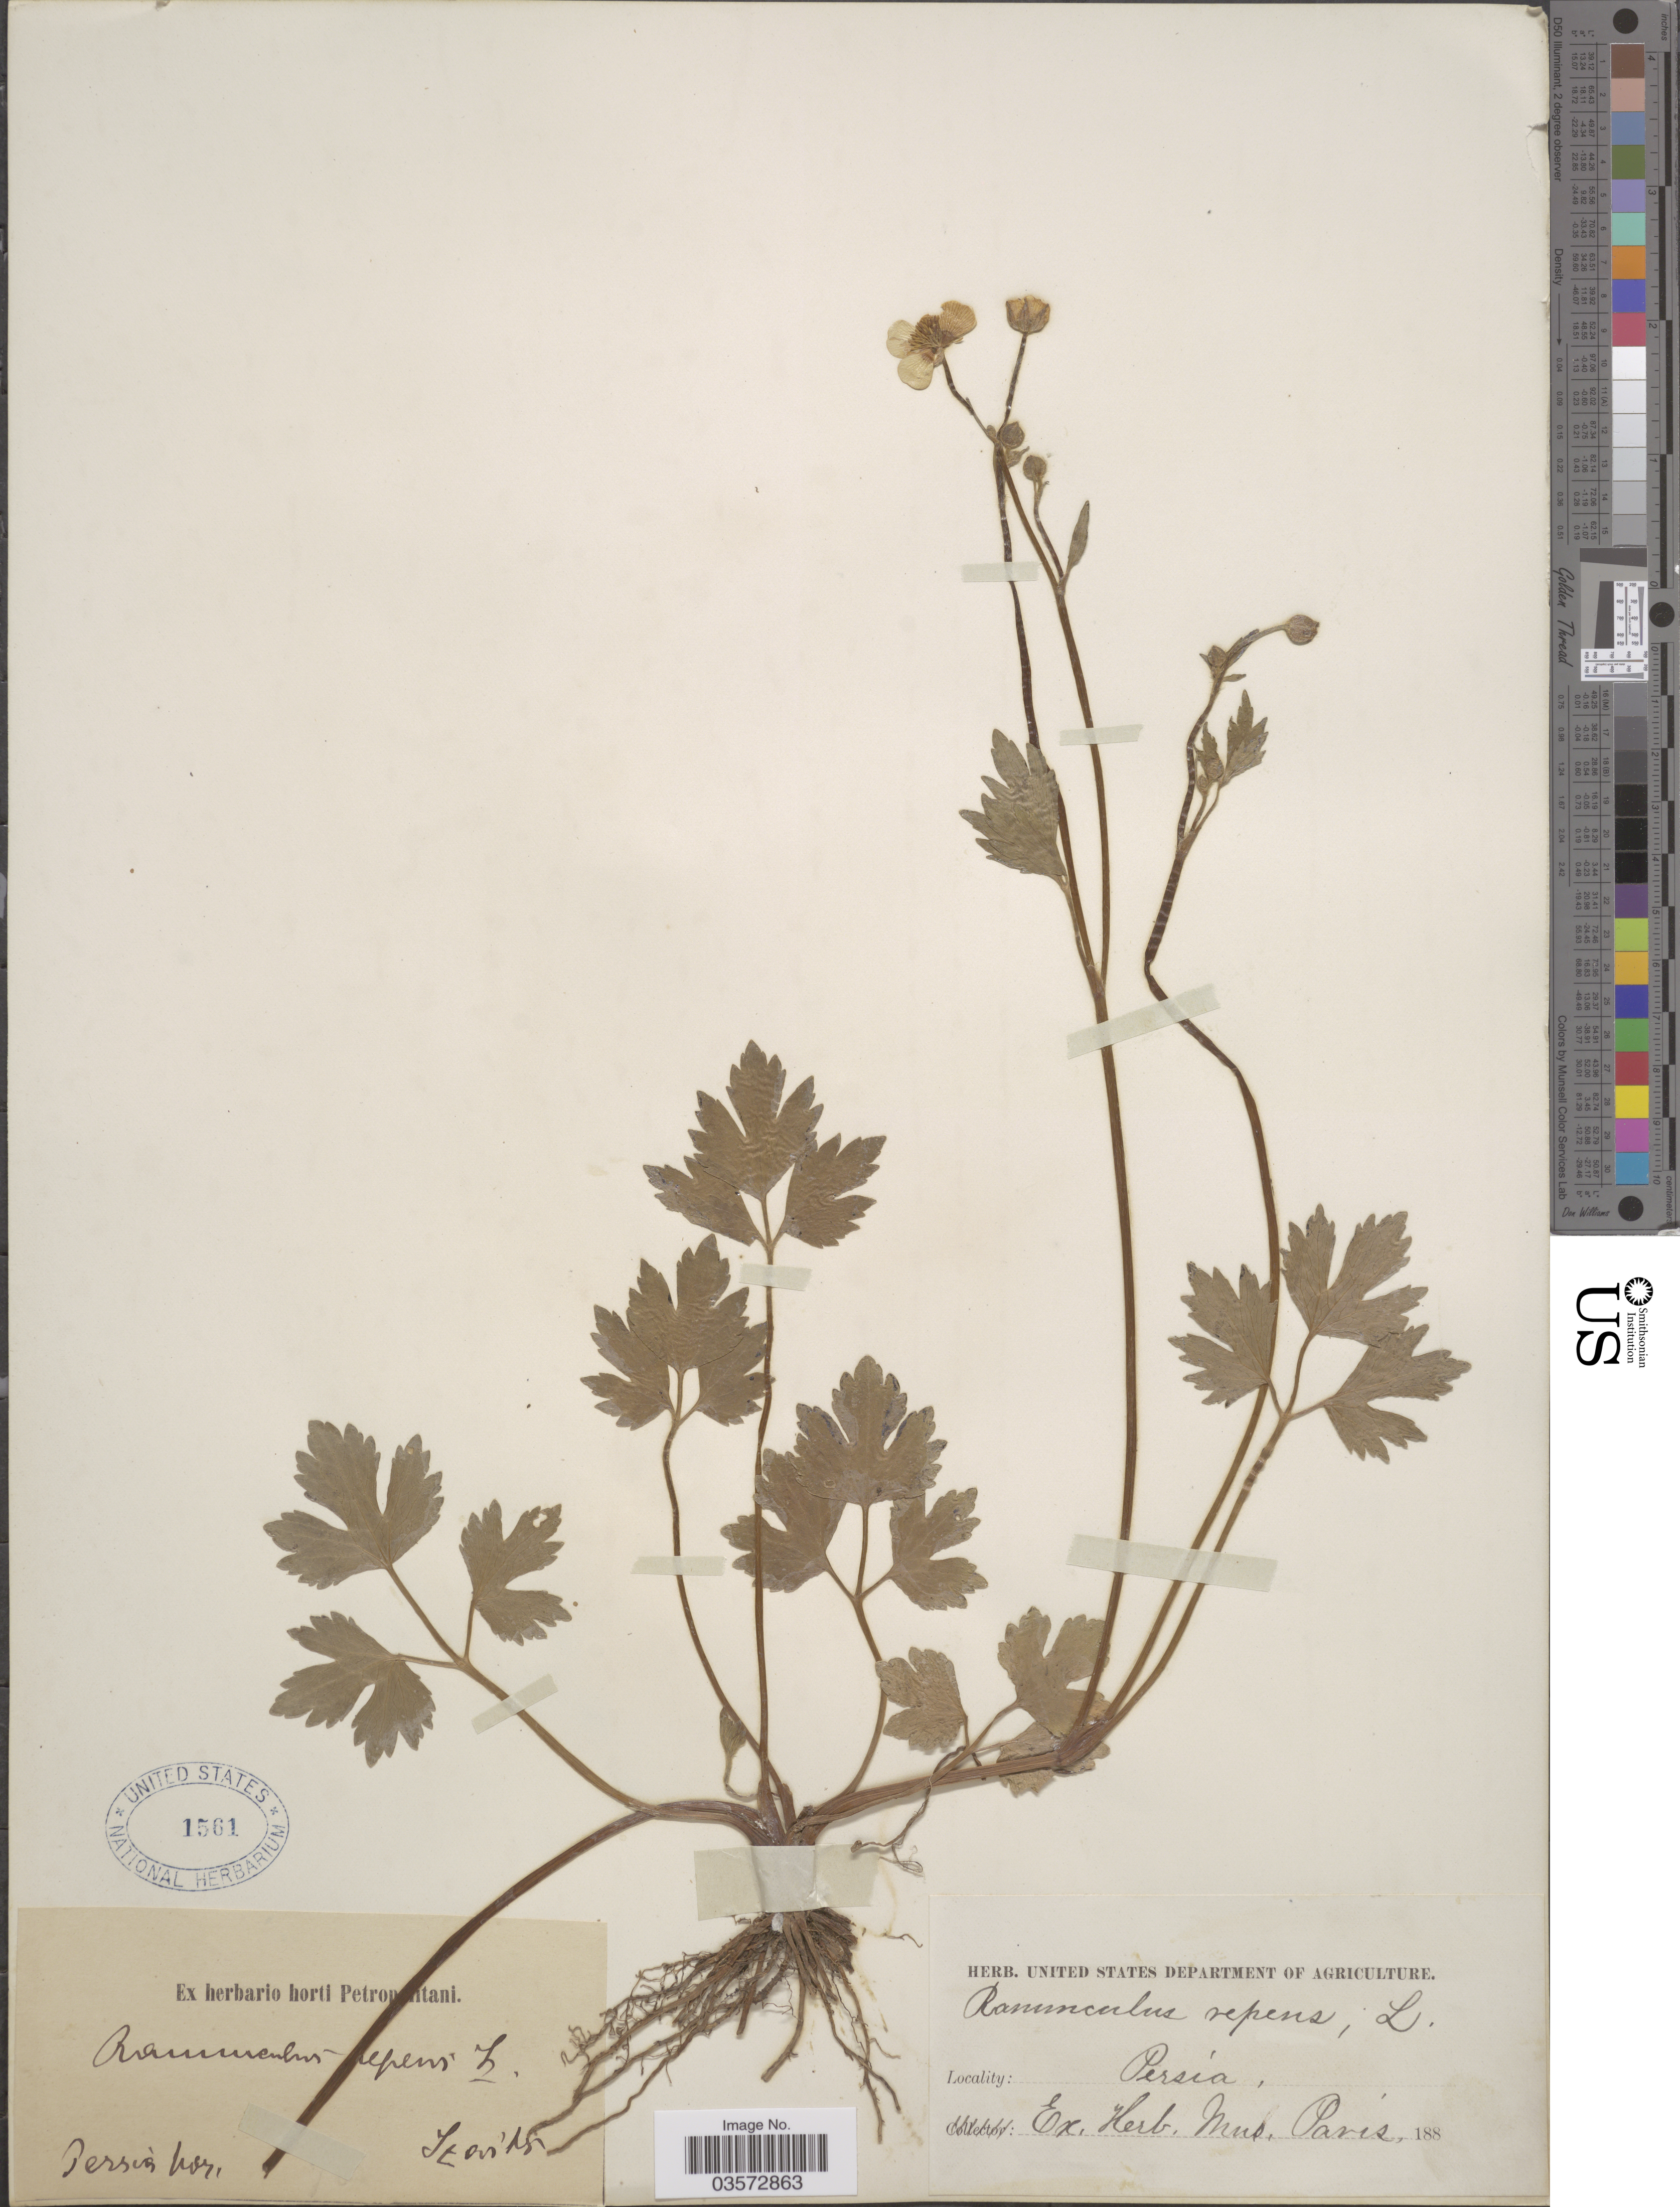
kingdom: Plantae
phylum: Tracheophyta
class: Magnoliopsida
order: Ranunculales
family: Ranunculaceae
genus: Ranunculus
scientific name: Ranunculus repens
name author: L.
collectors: Szovits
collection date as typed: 188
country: Iran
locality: Perisa bor.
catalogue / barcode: US 1561